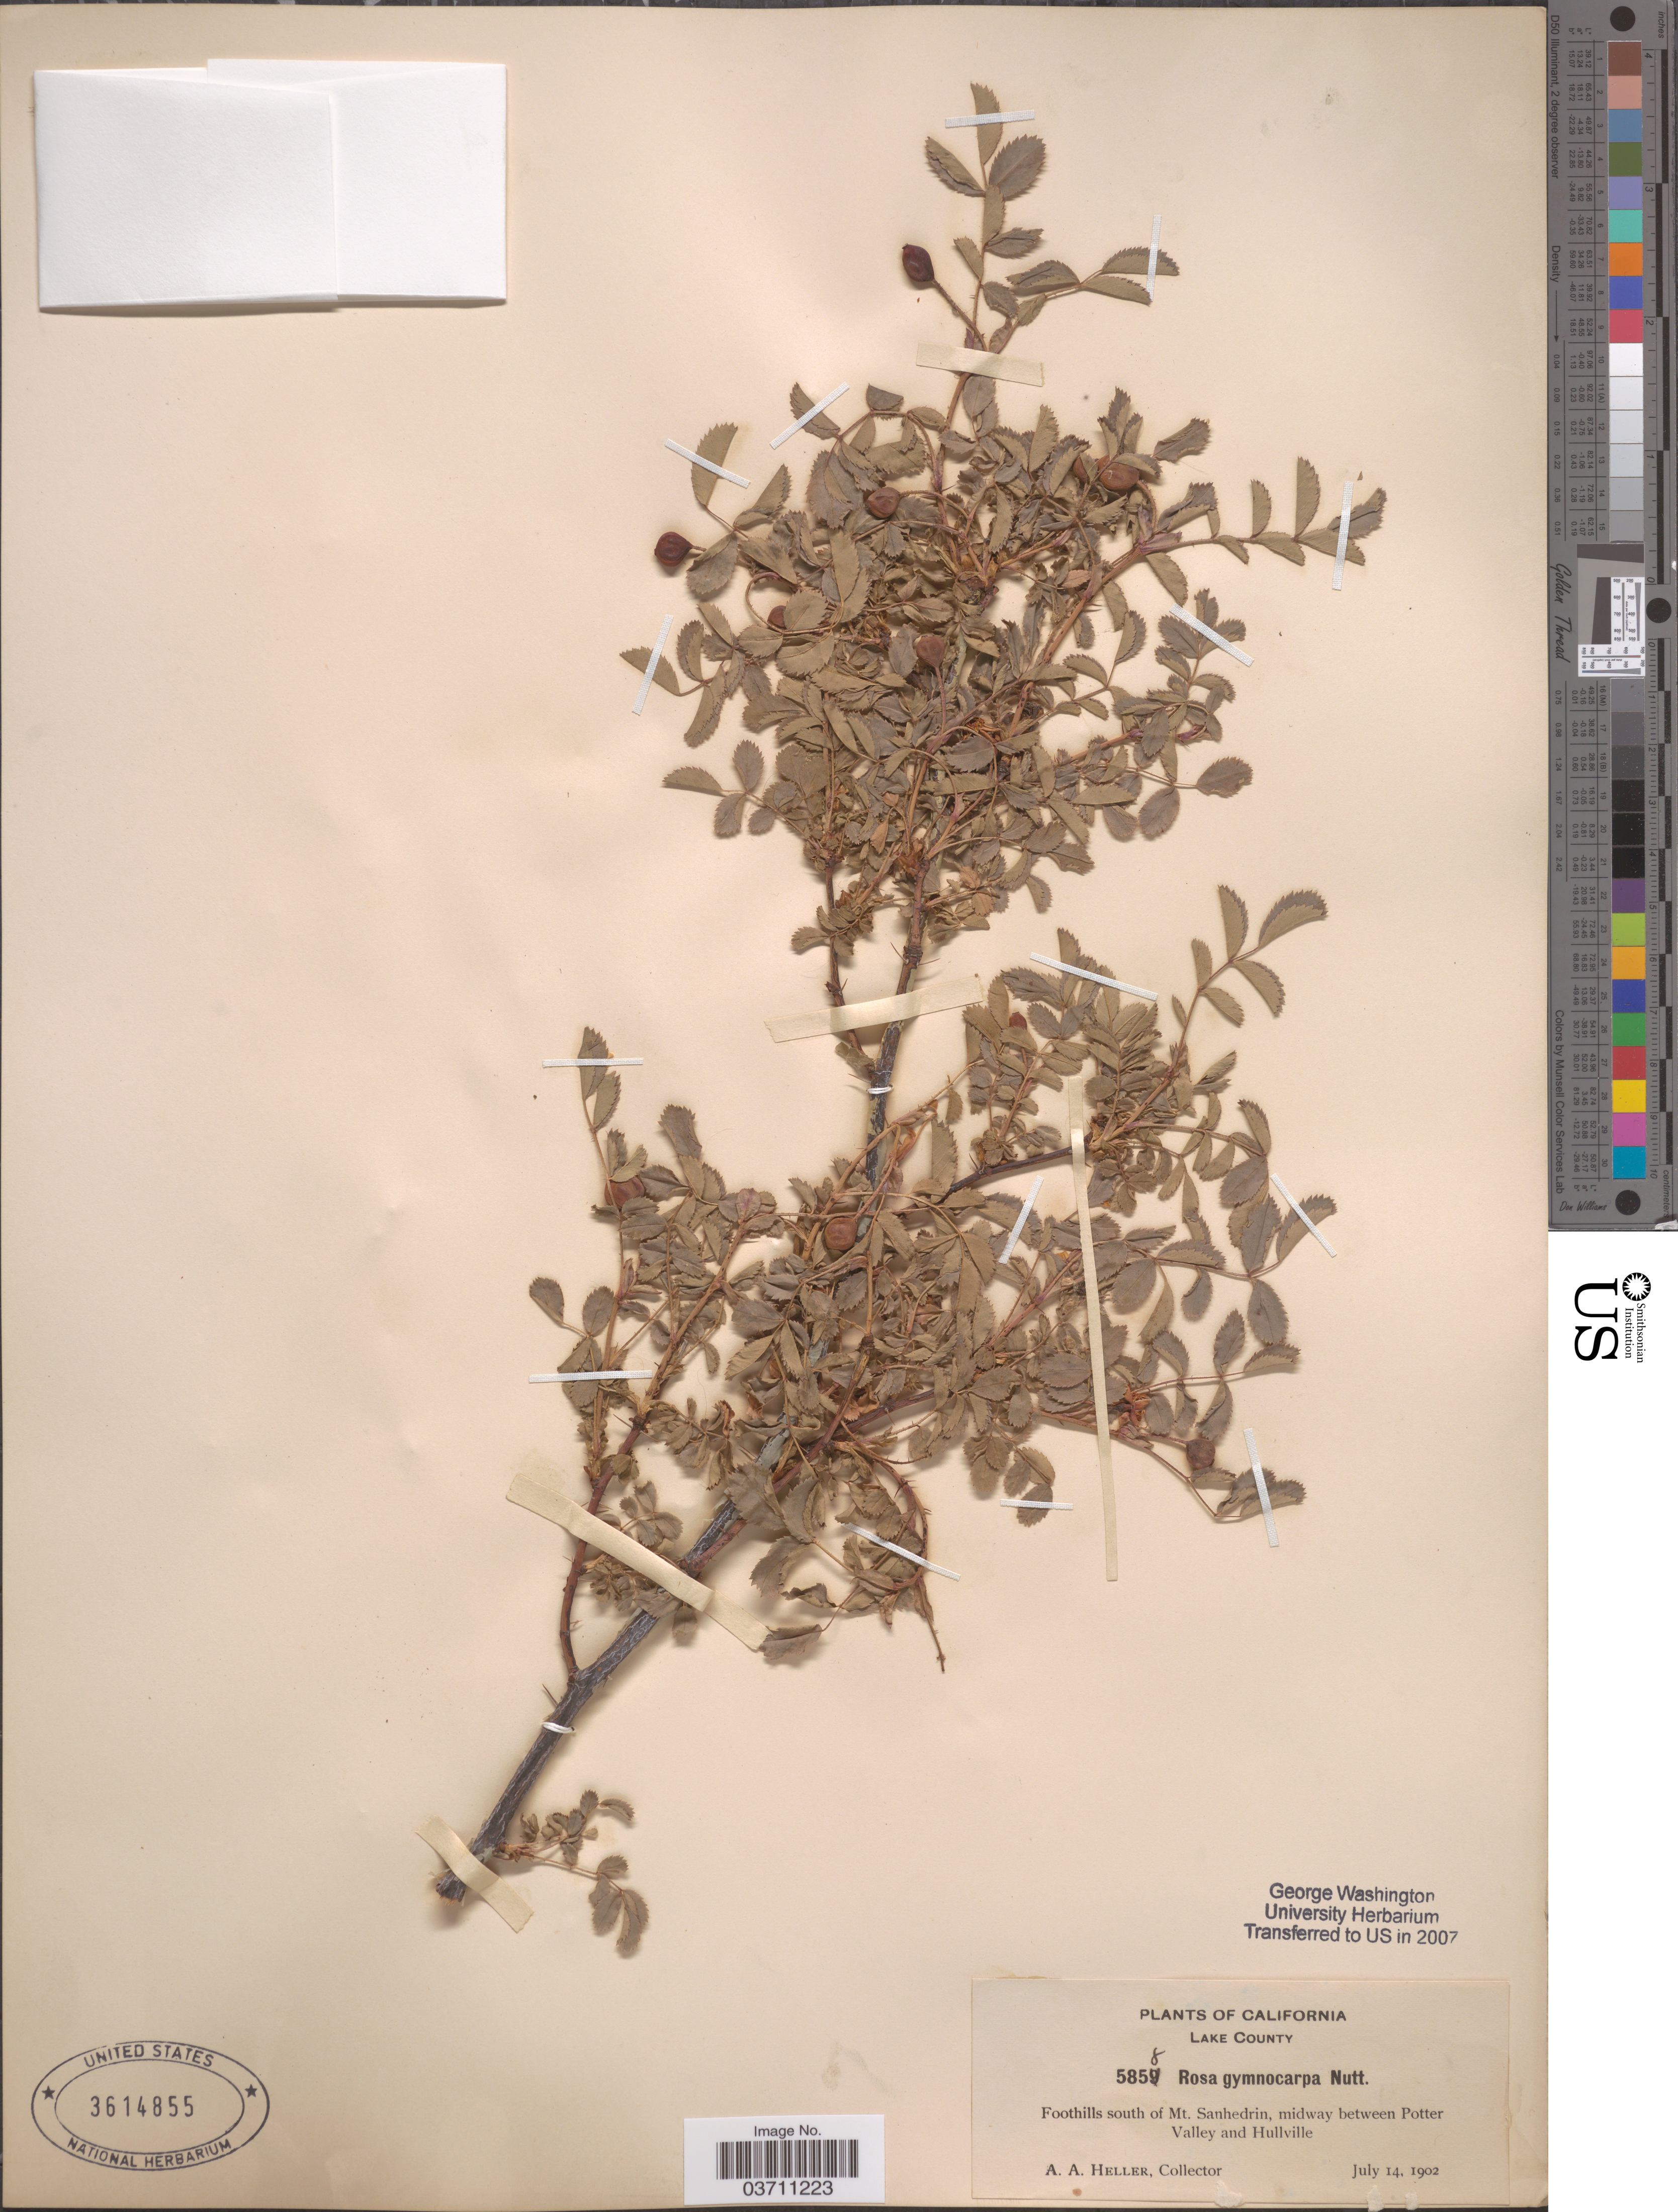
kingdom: Plantae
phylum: Tracheophyta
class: Magnoliopsida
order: Rosales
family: Rosaceae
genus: Rosa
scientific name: Rosa gymnocarpa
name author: Nutt.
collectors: A. A. Heller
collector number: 5858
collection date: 1902-07-14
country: United States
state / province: California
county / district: Lake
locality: Lake County. Foothills south of Mt. Sanhedrin, midway between Potter Valley and Hullville.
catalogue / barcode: US 3614855